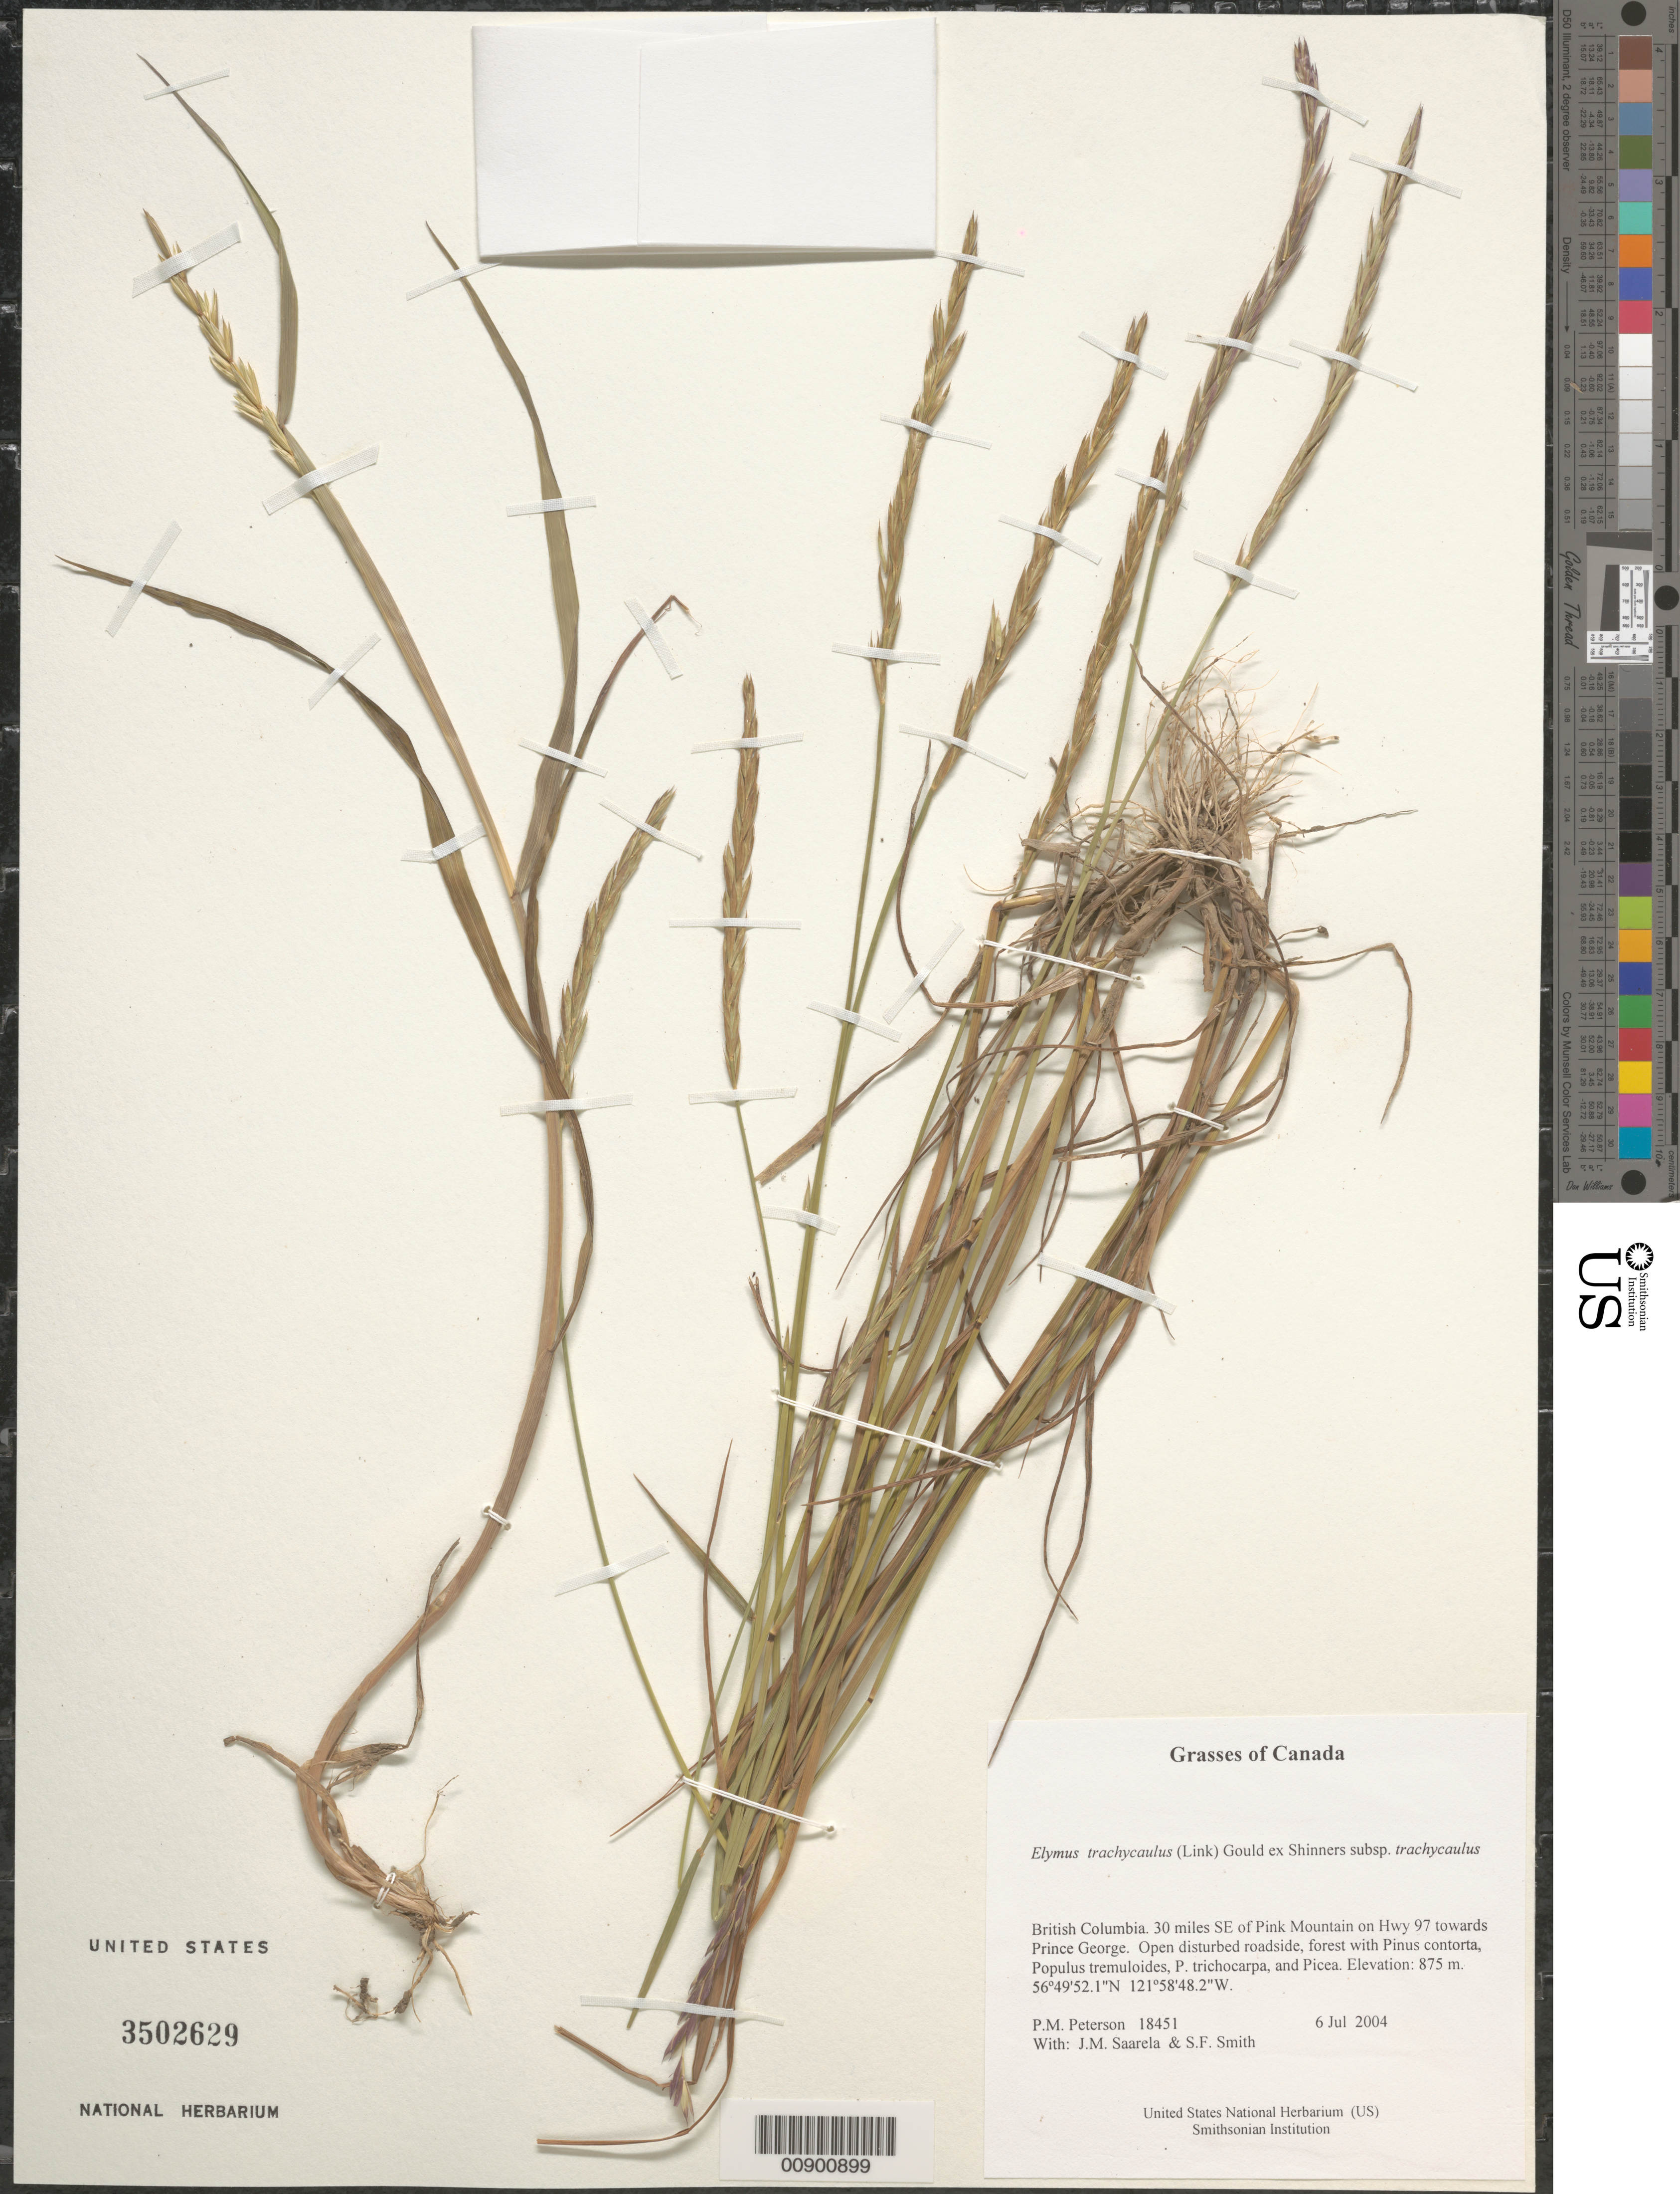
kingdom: Plantae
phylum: Tracheophyta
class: Liliopsida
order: Poales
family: Poaceae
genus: Elymus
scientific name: Elymus trachycaulus subsp. trachycaulus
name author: (Link) Gould ex Shinners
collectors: P. M. Peterson, J. Saarela & S.F. Smith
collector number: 18451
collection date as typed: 06 Jul 2004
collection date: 2004-07-06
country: Canada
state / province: British Columbia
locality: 30 miles SE of Pink Mountain on Hwy 97 towards Prince George. Open disturbed roadside, forest with Pinus contorta, Populus tremuloides, P. trichocarpa, and Picea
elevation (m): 875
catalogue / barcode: US 3502629